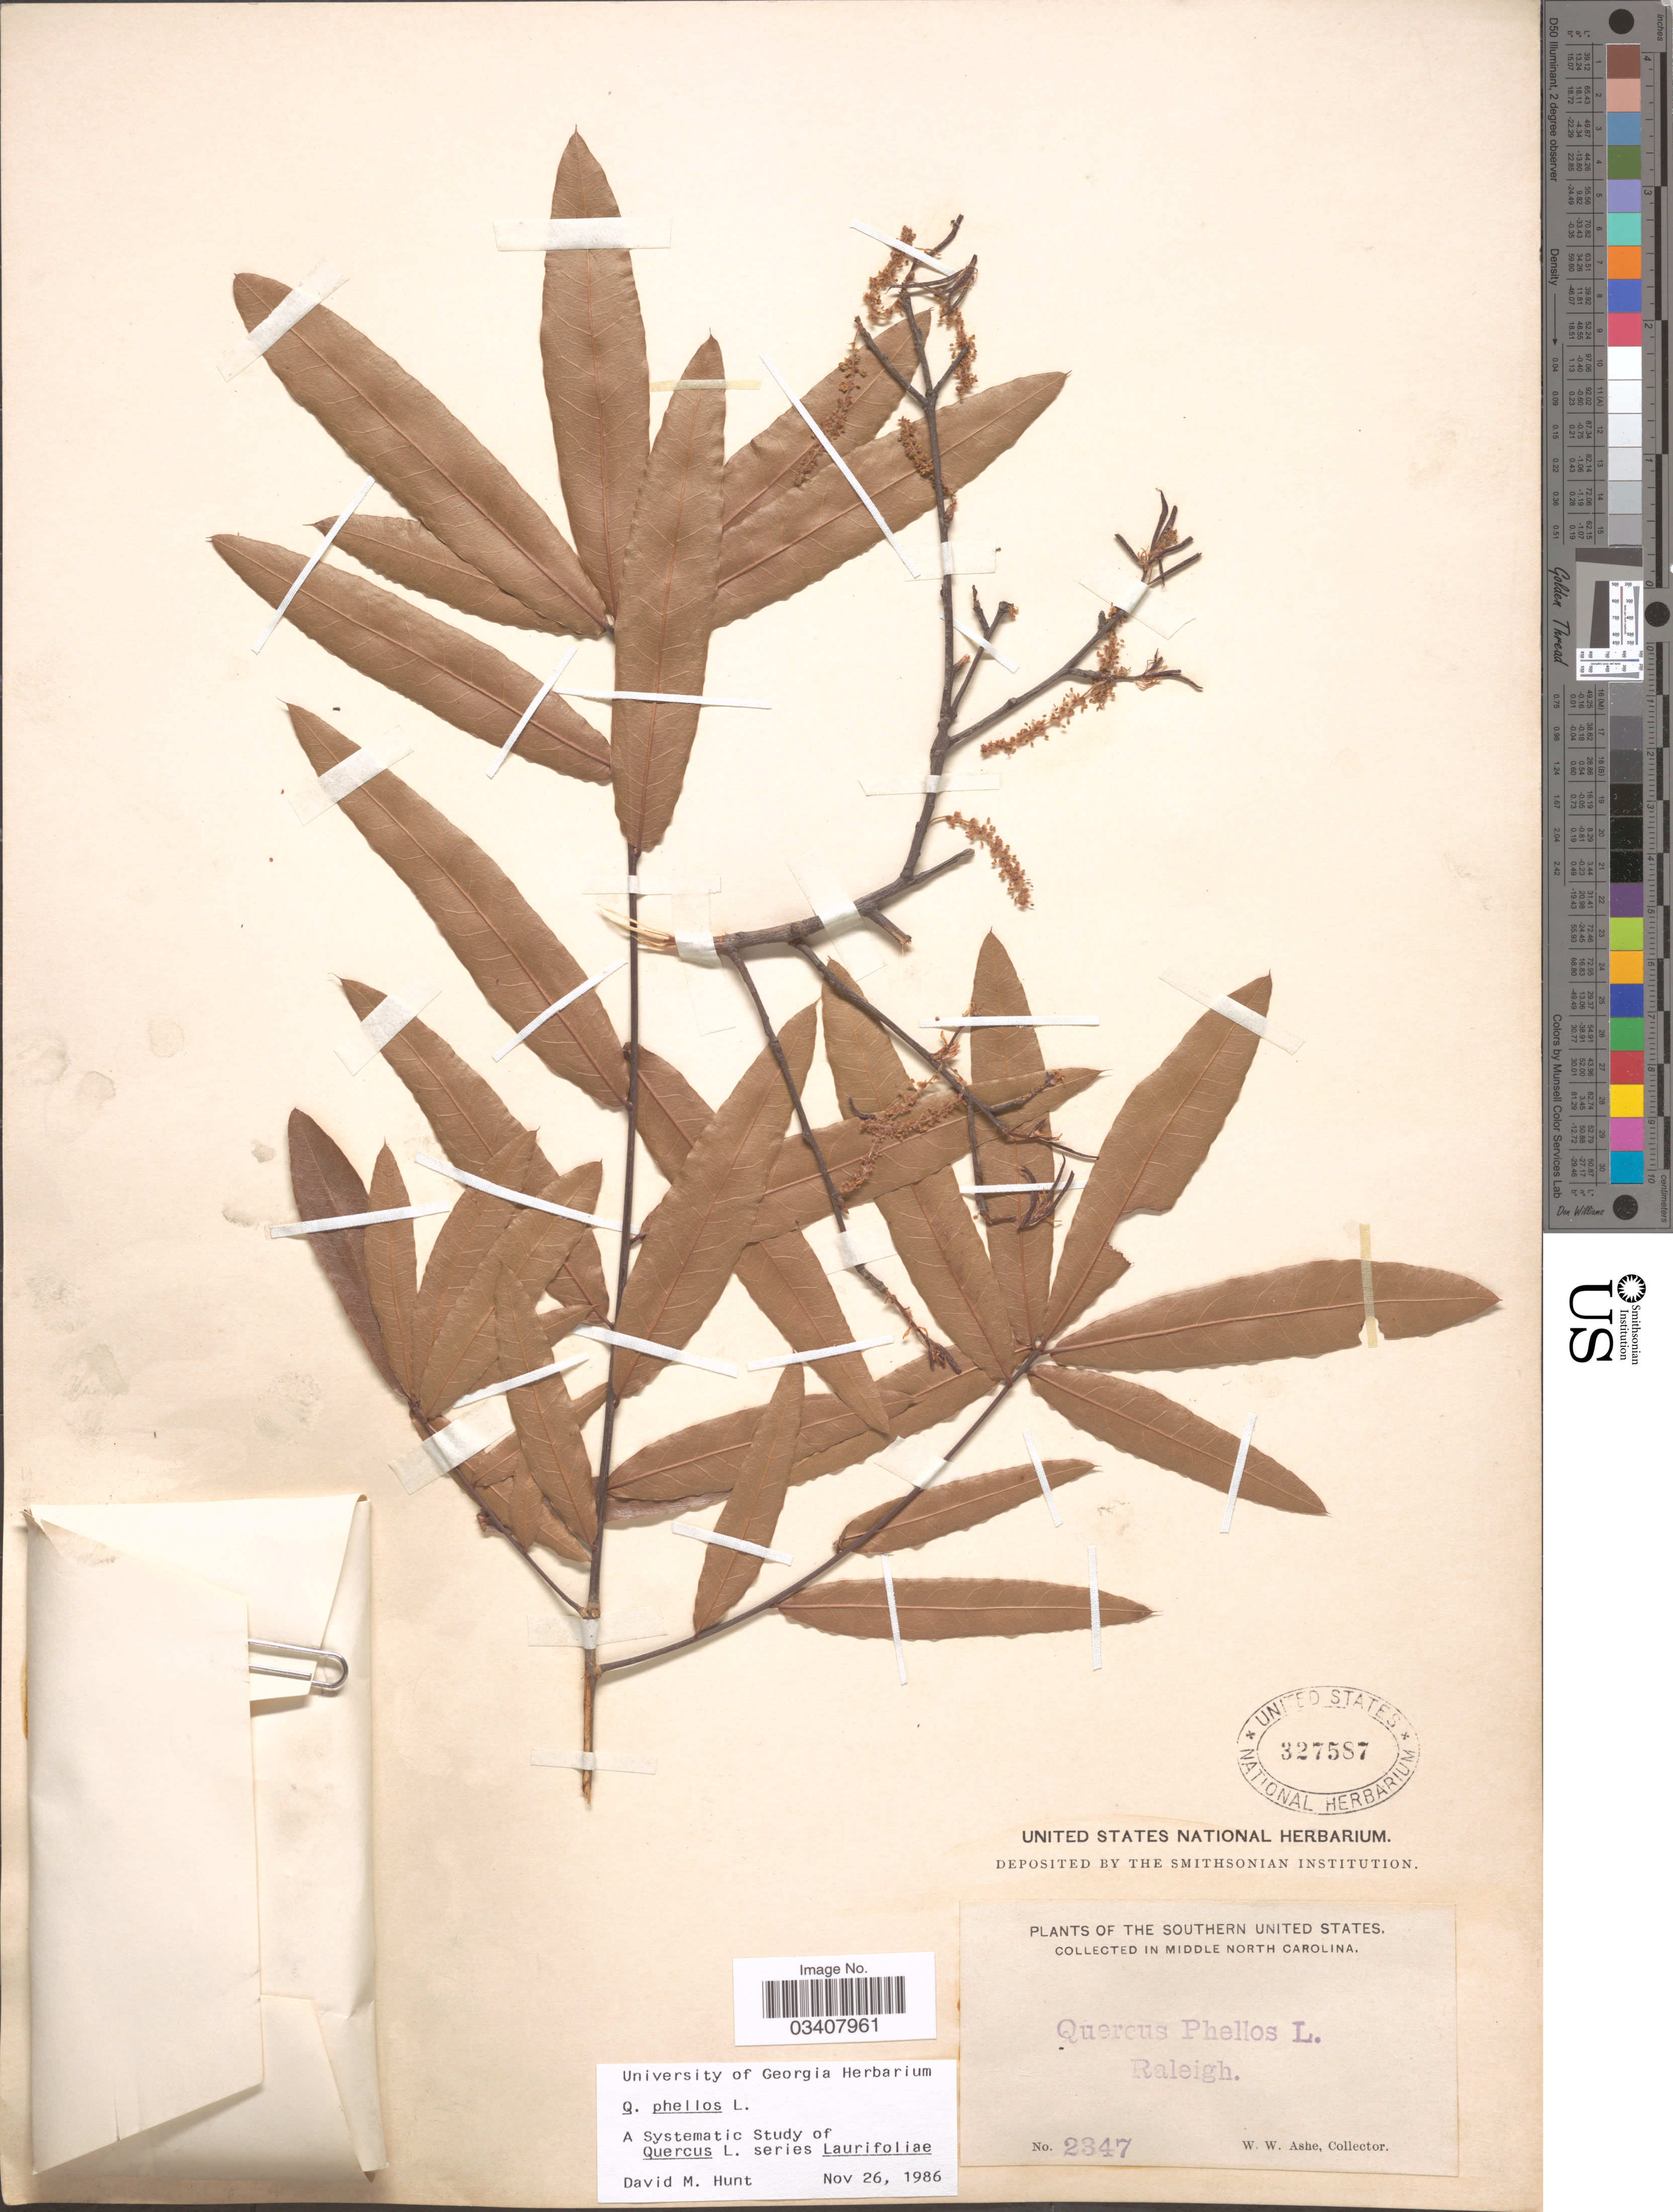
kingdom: Plantae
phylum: Tracheophyta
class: Magnoliopsida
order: Fagales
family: Fagaceae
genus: Quercus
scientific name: Quercus phellos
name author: L.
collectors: W. W. Ashe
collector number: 2347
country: United States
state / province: North Carolina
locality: The Southern United States. In Middle North Carolina. Raleigh.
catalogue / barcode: US 327587